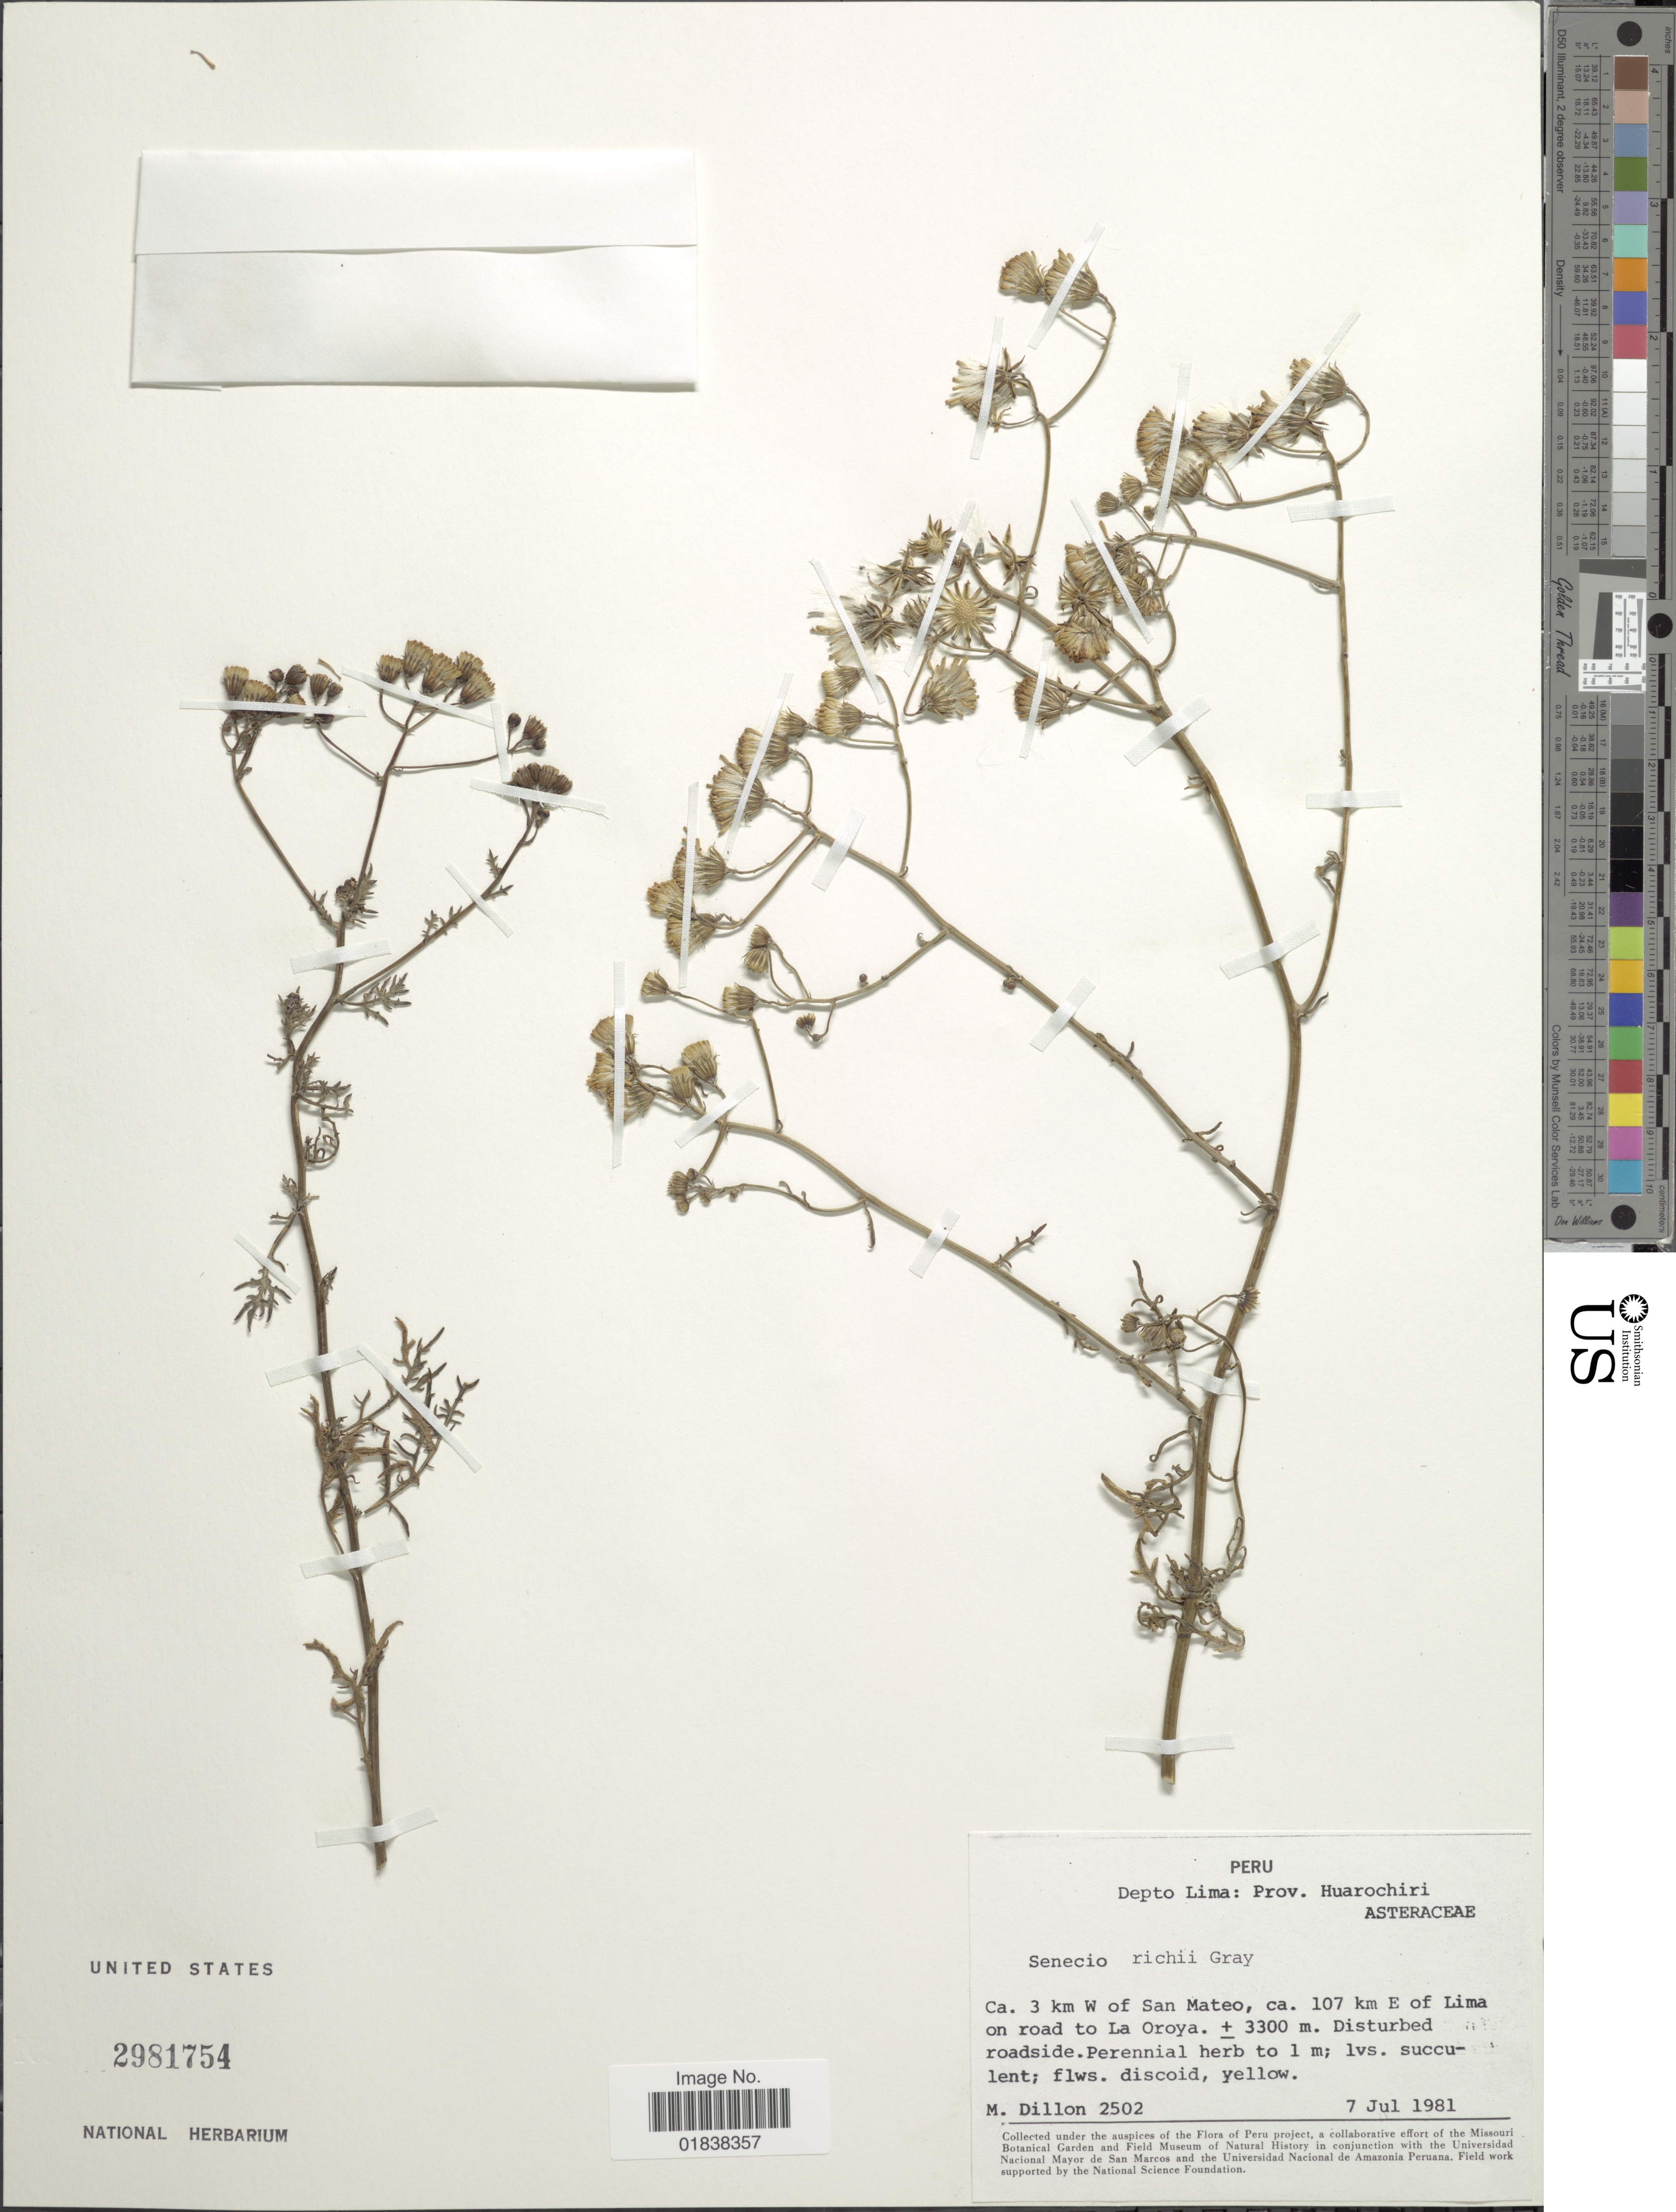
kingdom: Plantae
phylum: Tracheophyta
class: Magnoliopsida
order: Asterales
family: Asteraceae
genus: Senecio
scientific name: Senecio richii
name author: A. Gray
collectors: M. O. Dillon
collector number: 2502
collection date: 1981-07-07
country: Peru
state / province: Lima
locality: Prov. Huarochiri, ca 3 km W of San Mateo, ca 107 km E of Lima on road to La Oroya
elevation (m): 3300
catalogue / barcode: US 2981754